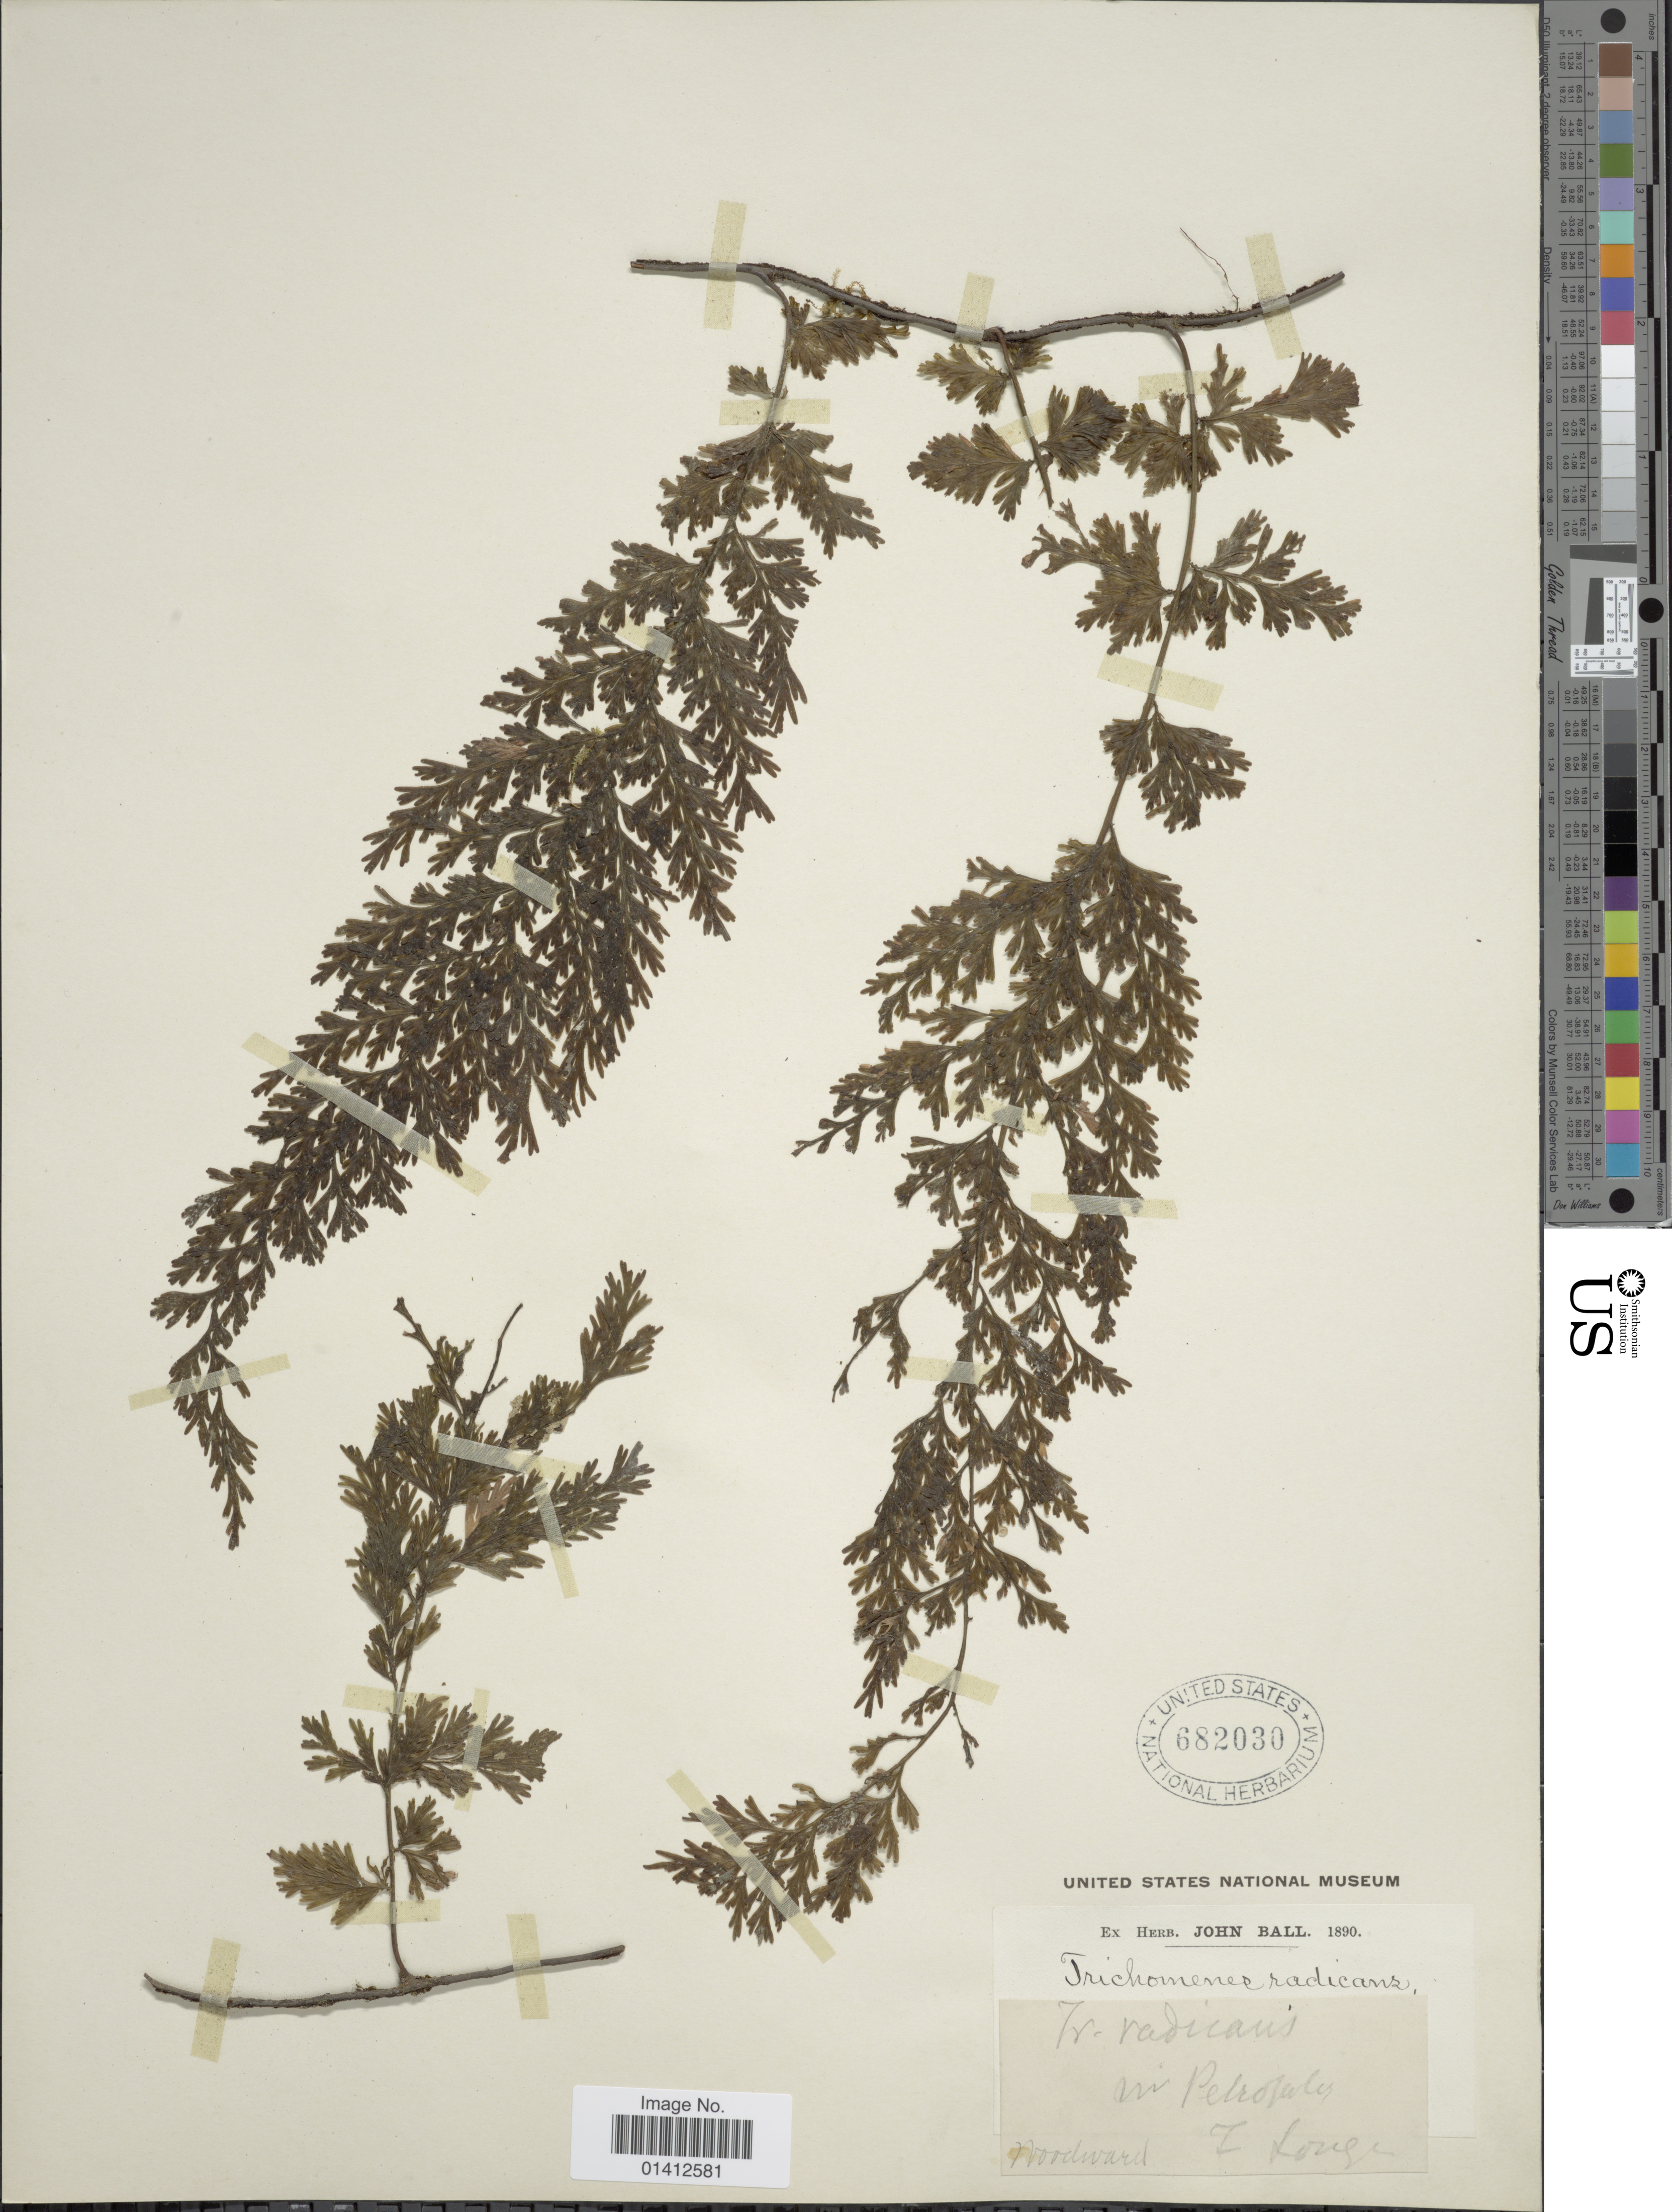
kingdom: Plantae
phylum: Tracheophyta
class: Polypodiopsida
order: Hymenophyllales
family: Hymenophyllaceae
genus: Vandenboschia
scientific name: Vandenboschia speciosa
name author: (Willd.) G. Kunkel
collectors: J. Lange & Woodward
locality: In [illegible text]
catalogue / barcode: US 682030